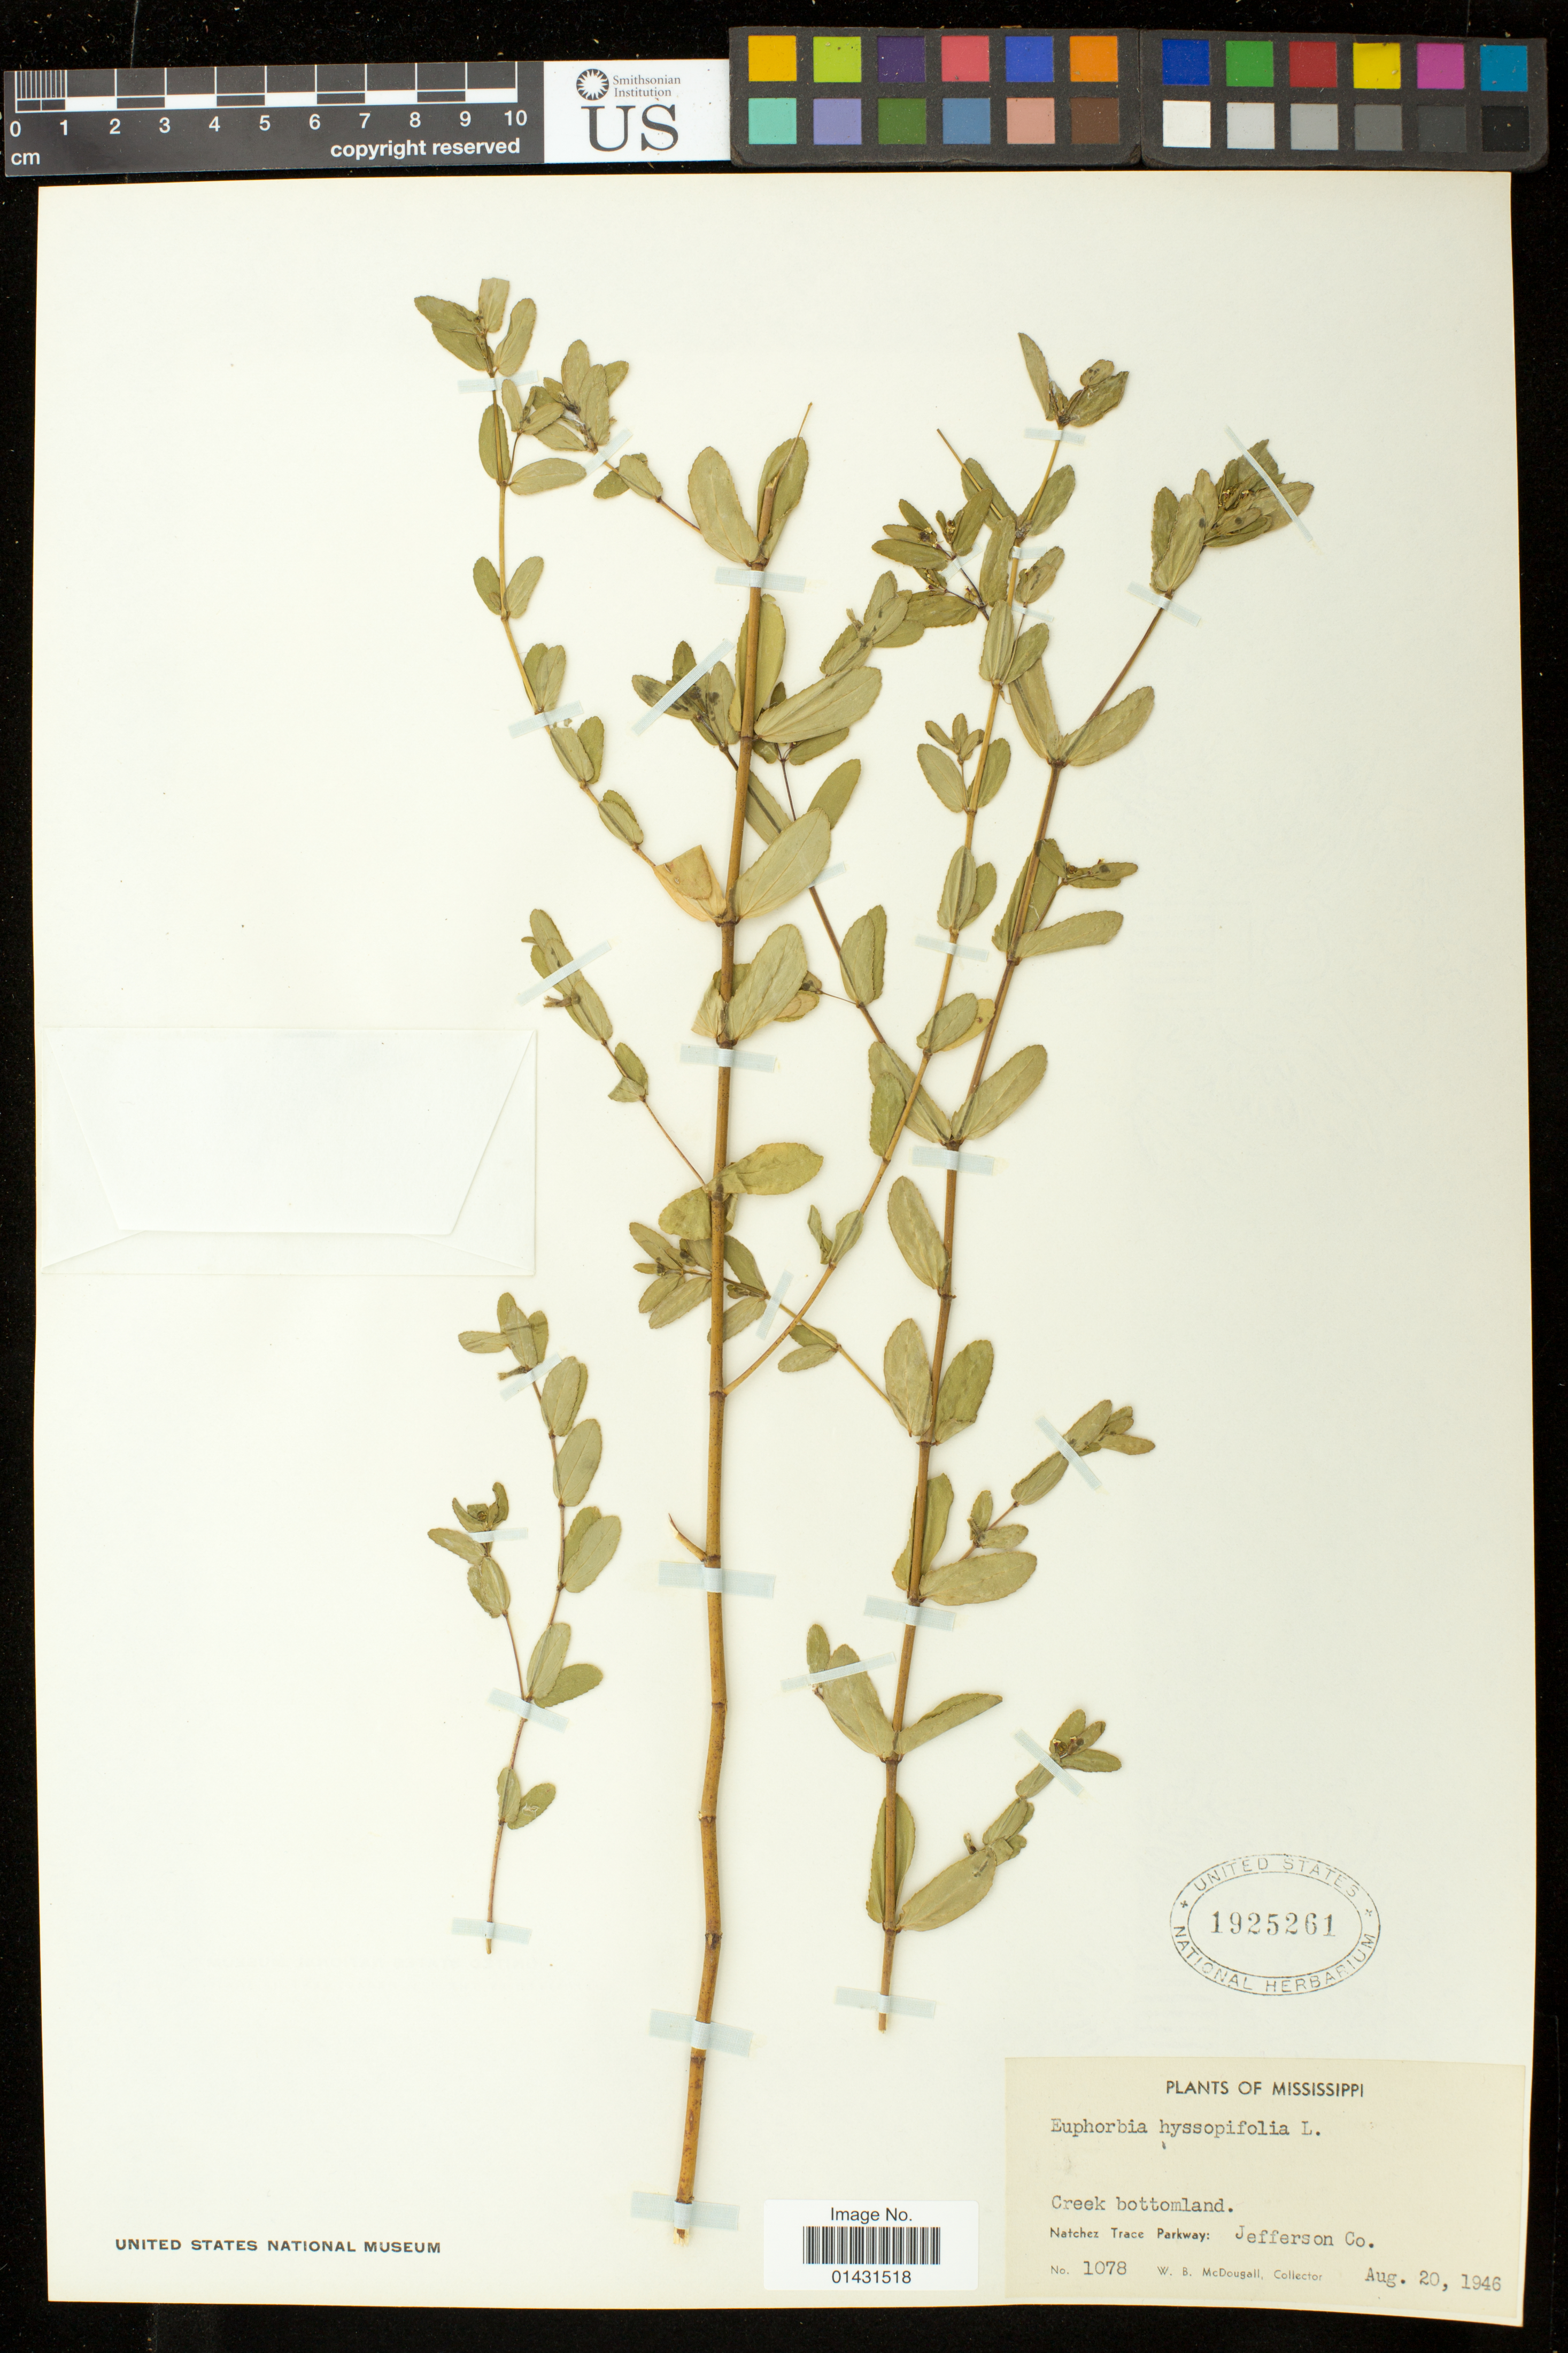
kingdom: Plantae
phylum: Tracheophyta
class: Magnoliopsida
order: Malpighiales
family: Euphorbiaceae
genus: Euphorbia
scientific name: Euphorbia hyssopifolia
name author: L.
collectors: W. B. McDougall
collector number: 1078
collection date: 1946-08-20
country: United States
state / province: Mississippi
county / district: Jefferson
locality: Creek bottomland; Natchez Trace Parkway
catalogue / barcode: US 1925261